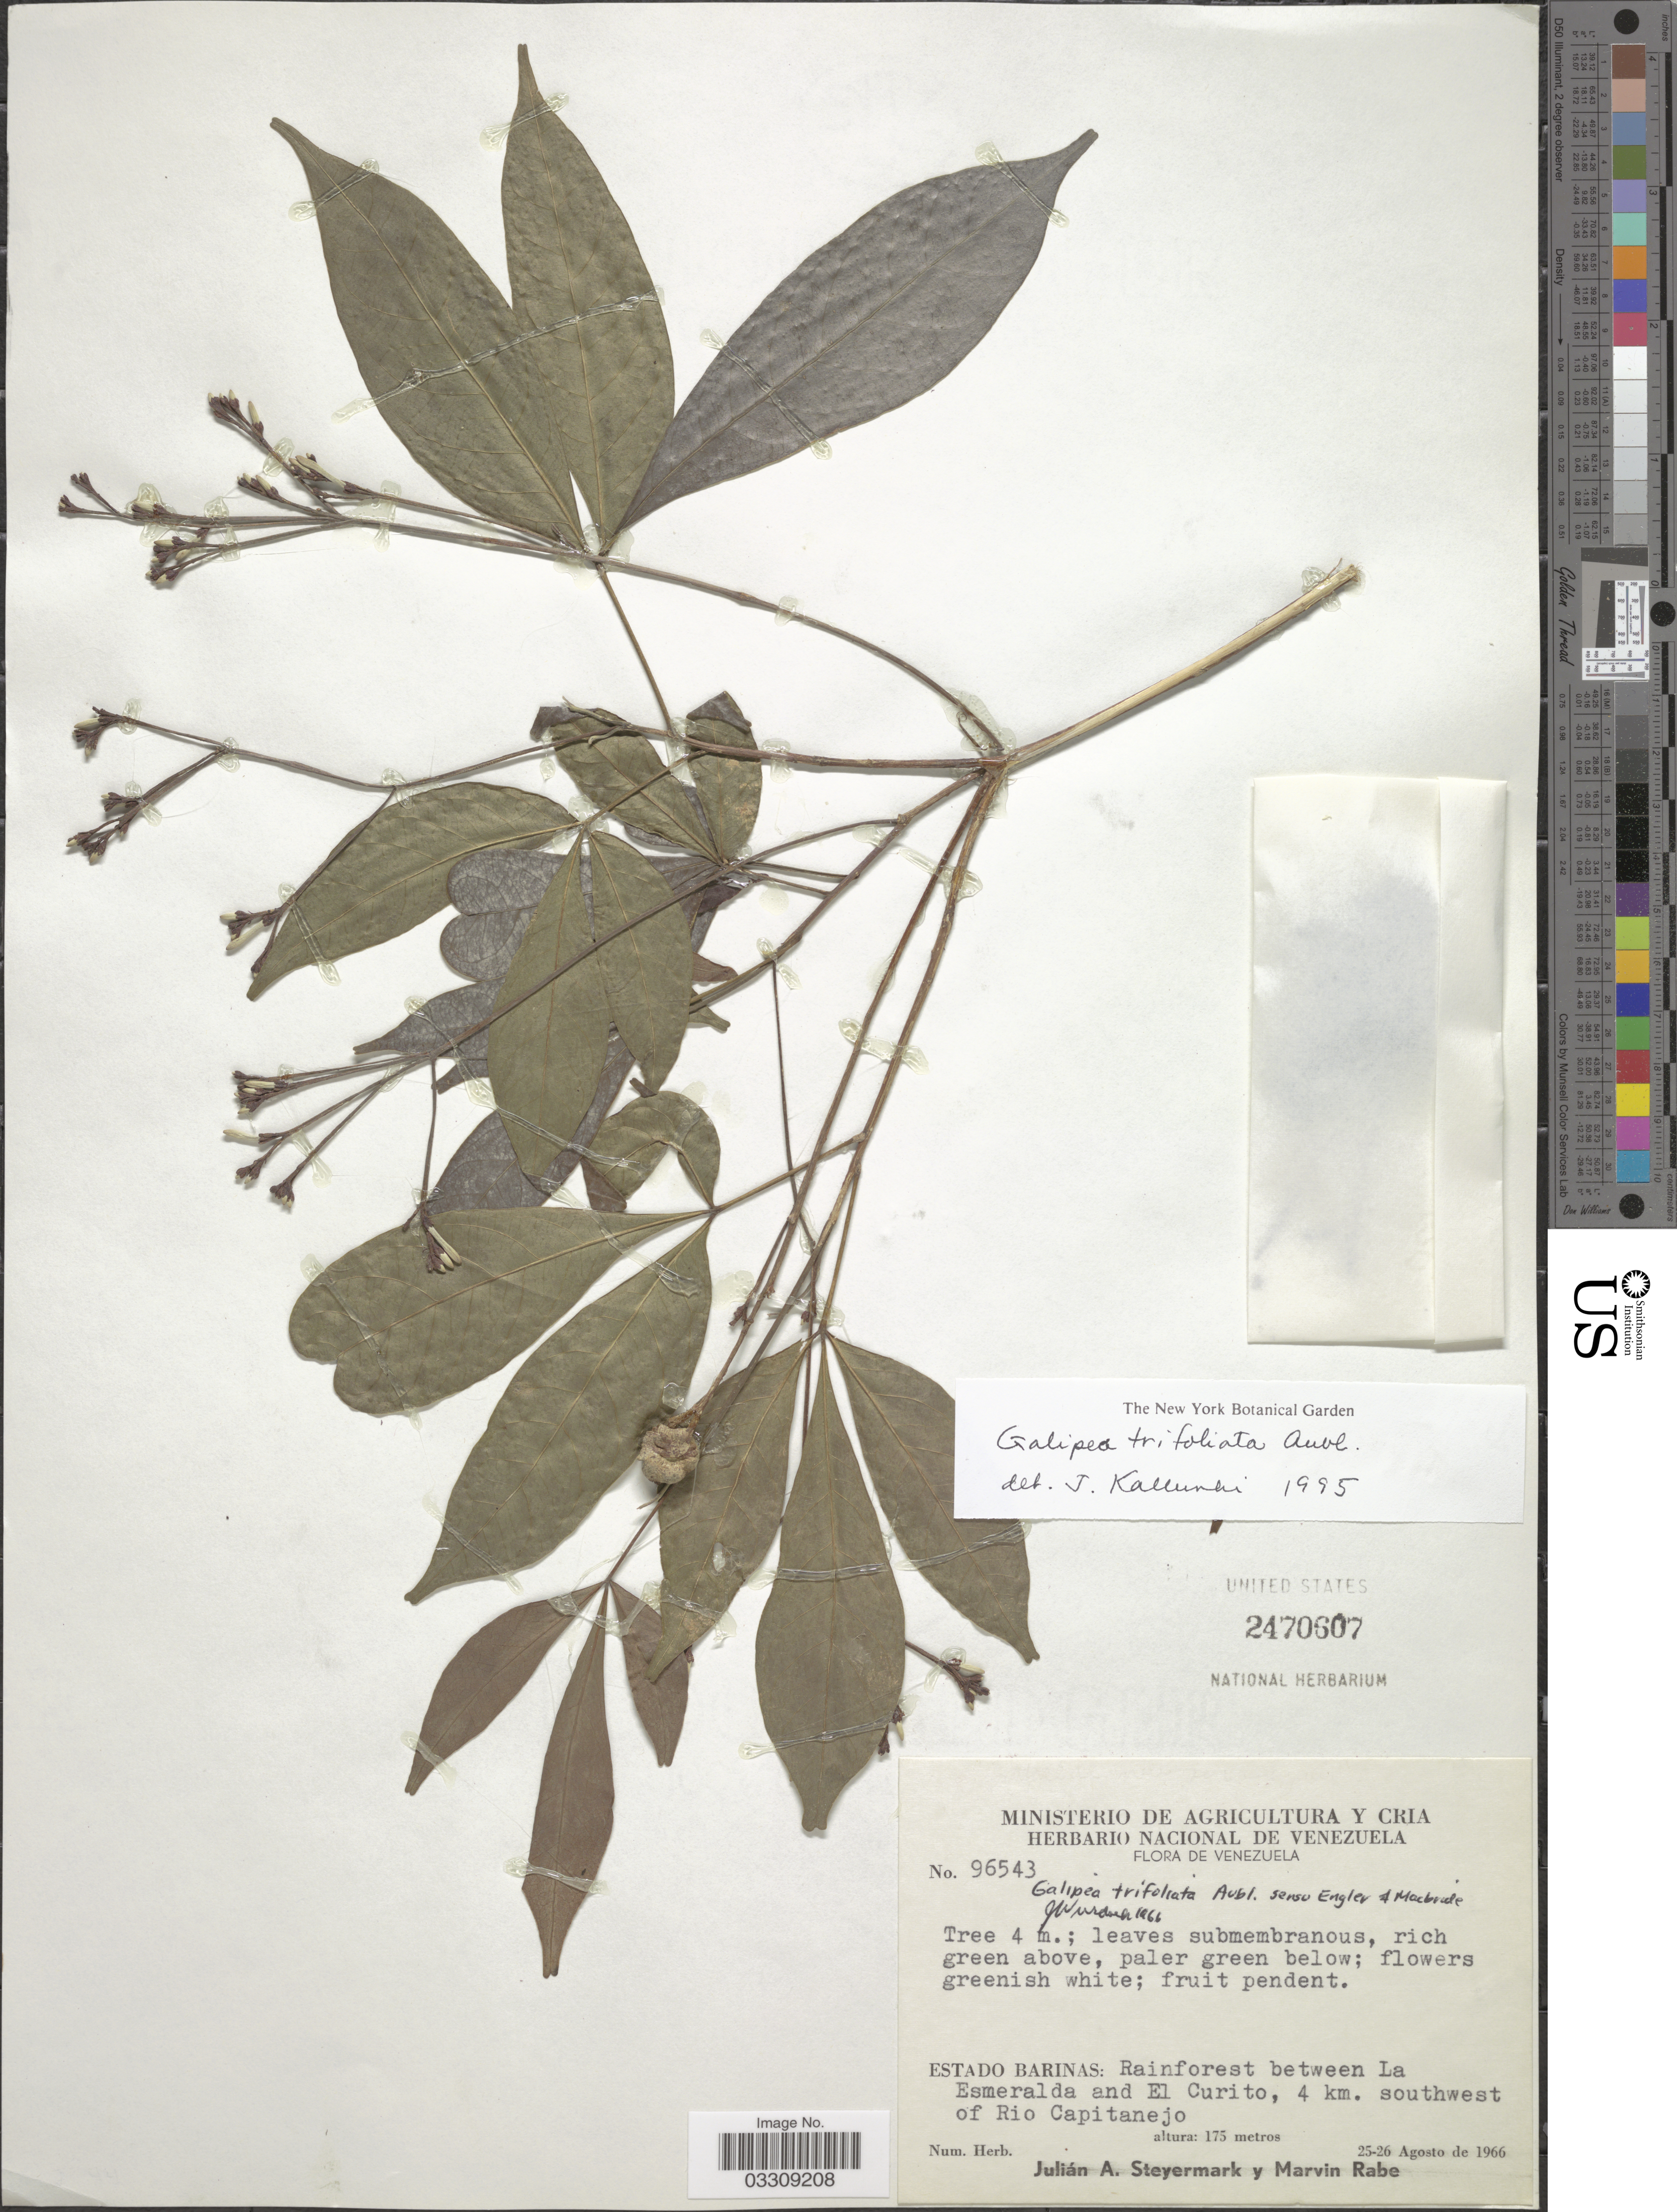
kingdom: Plantae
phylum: Tracheophyta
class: Magnoliopsida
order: Sapindales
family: Rutaceae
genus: Galipea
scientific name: Galipea trifoliata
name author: Aubl.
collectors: J. Steyermark & M. Rabe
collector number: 96543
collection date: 1966-08-25/1966-08-26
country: Venezuela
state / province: Barinas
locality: Rainforest between La Esmeralda and El Curito, 4 km. southwest of Rio Capitanejo.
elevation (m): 175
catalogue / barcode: US 2470607